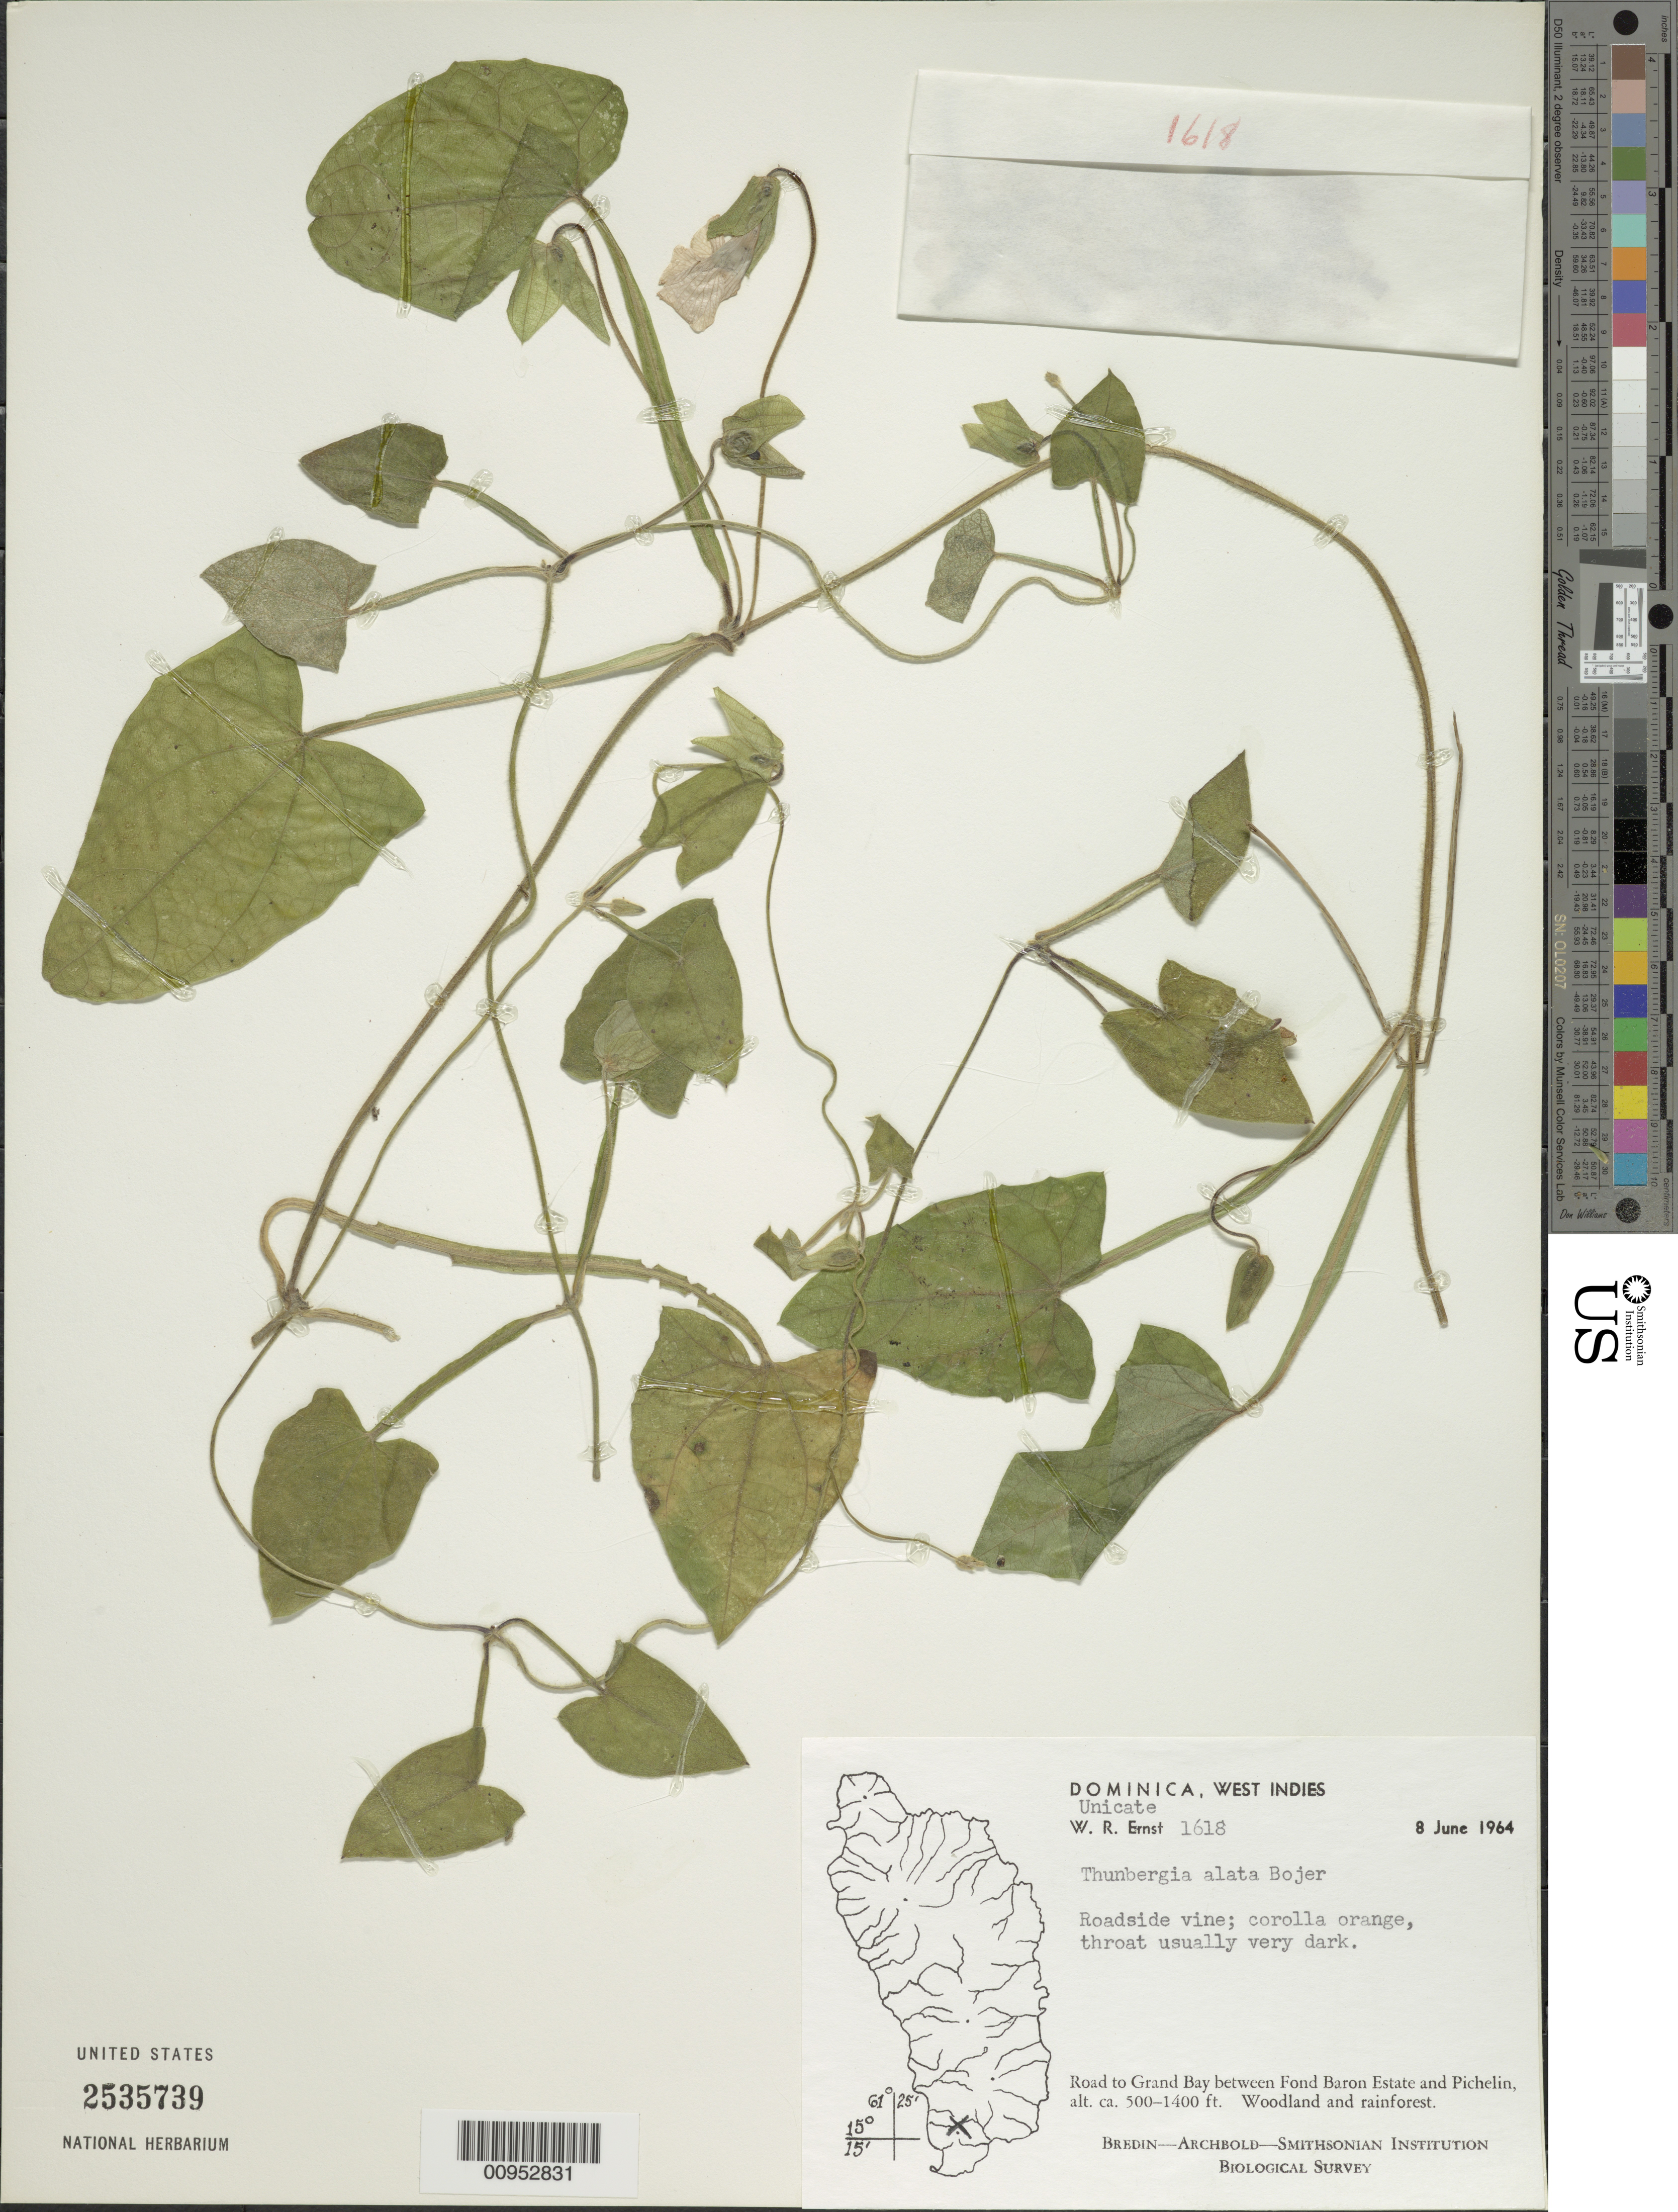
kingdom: Plantae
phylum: Tracheophyta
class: Magnoliopsida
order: Lamiales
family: Acanthaceae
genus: Thunbergia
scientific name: Thunbergia alata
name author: Bojer ex Sims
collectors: W. R. Ernst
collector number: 1618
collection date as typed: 08 Jun 1964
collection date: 1964-06-08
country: Dominica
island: Dominica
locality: Road to Grand Bay between Fond Baron Estate and Pichelin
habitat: Woodland and rainforest; roadside bank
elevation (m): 152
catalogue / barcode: US 2535739